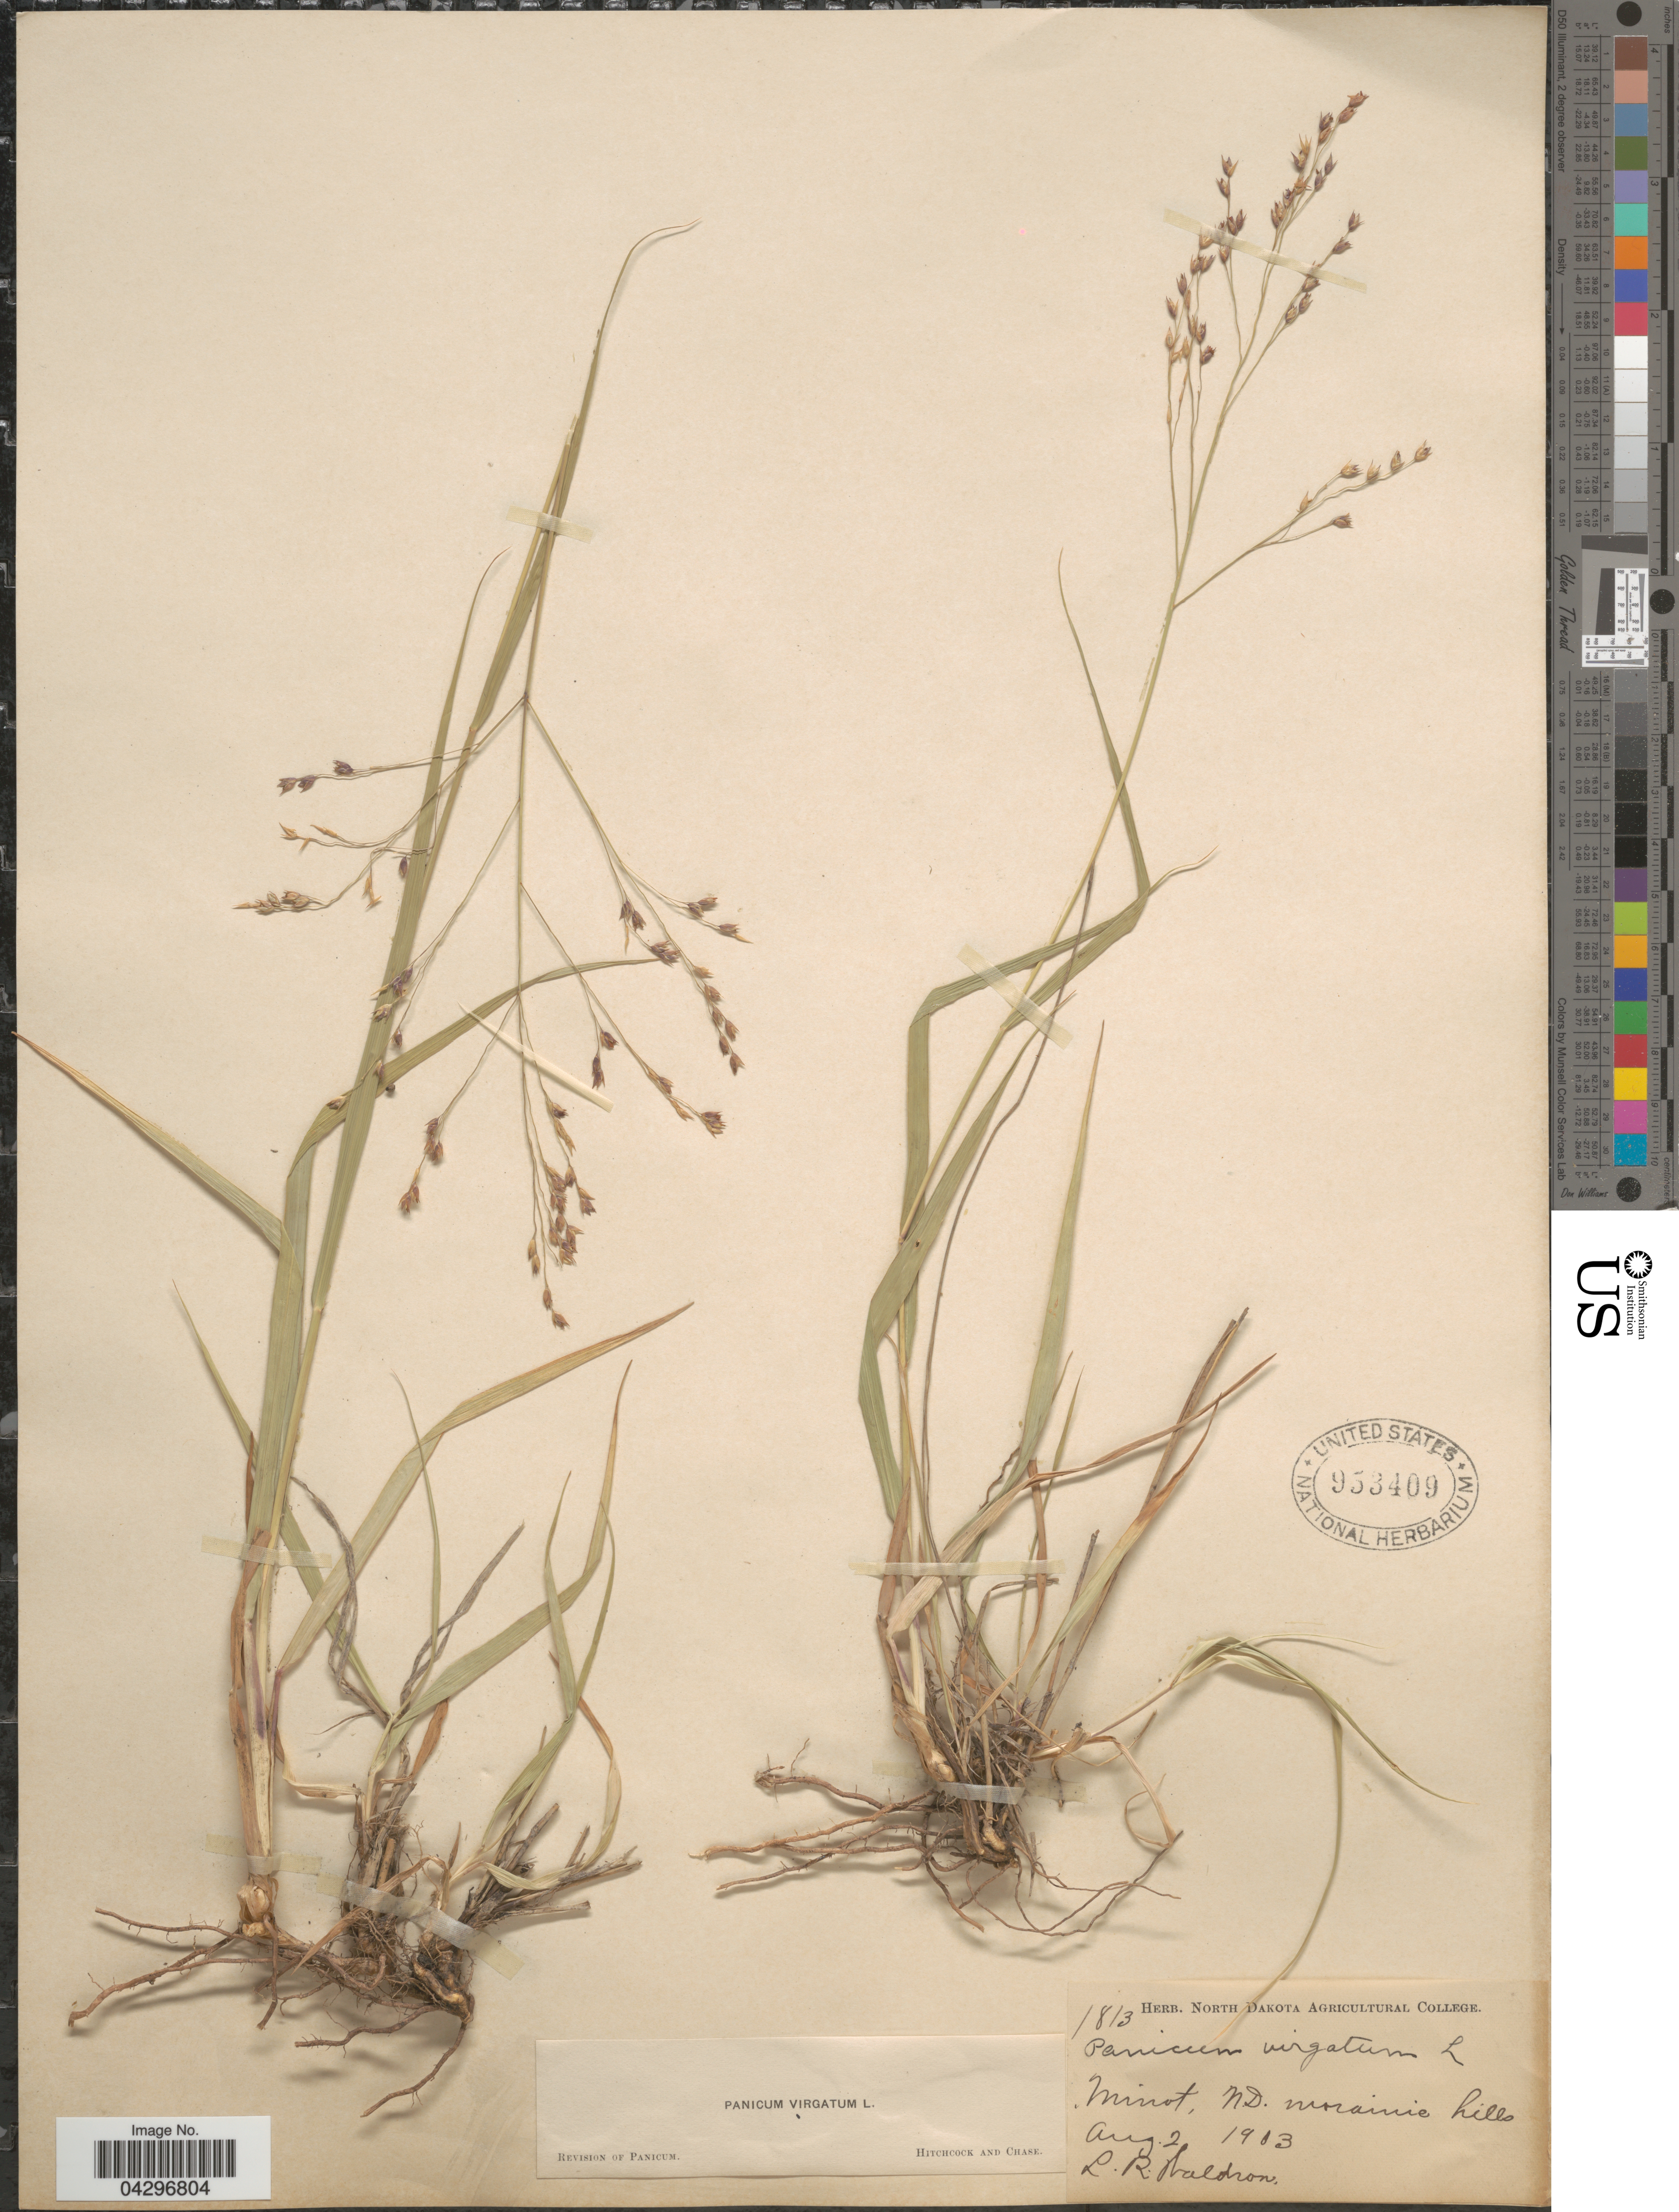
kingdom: Plantae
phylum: Tracheophyta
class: Liliopsida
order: Poales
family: Poaceae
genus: Panicum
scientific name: Panicum virgatum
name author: L.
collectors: L. Waldron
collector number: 1813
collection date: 1903-08-02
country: United States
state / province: North Dakota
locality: Minot, morainie hills.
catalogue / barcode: US 953409